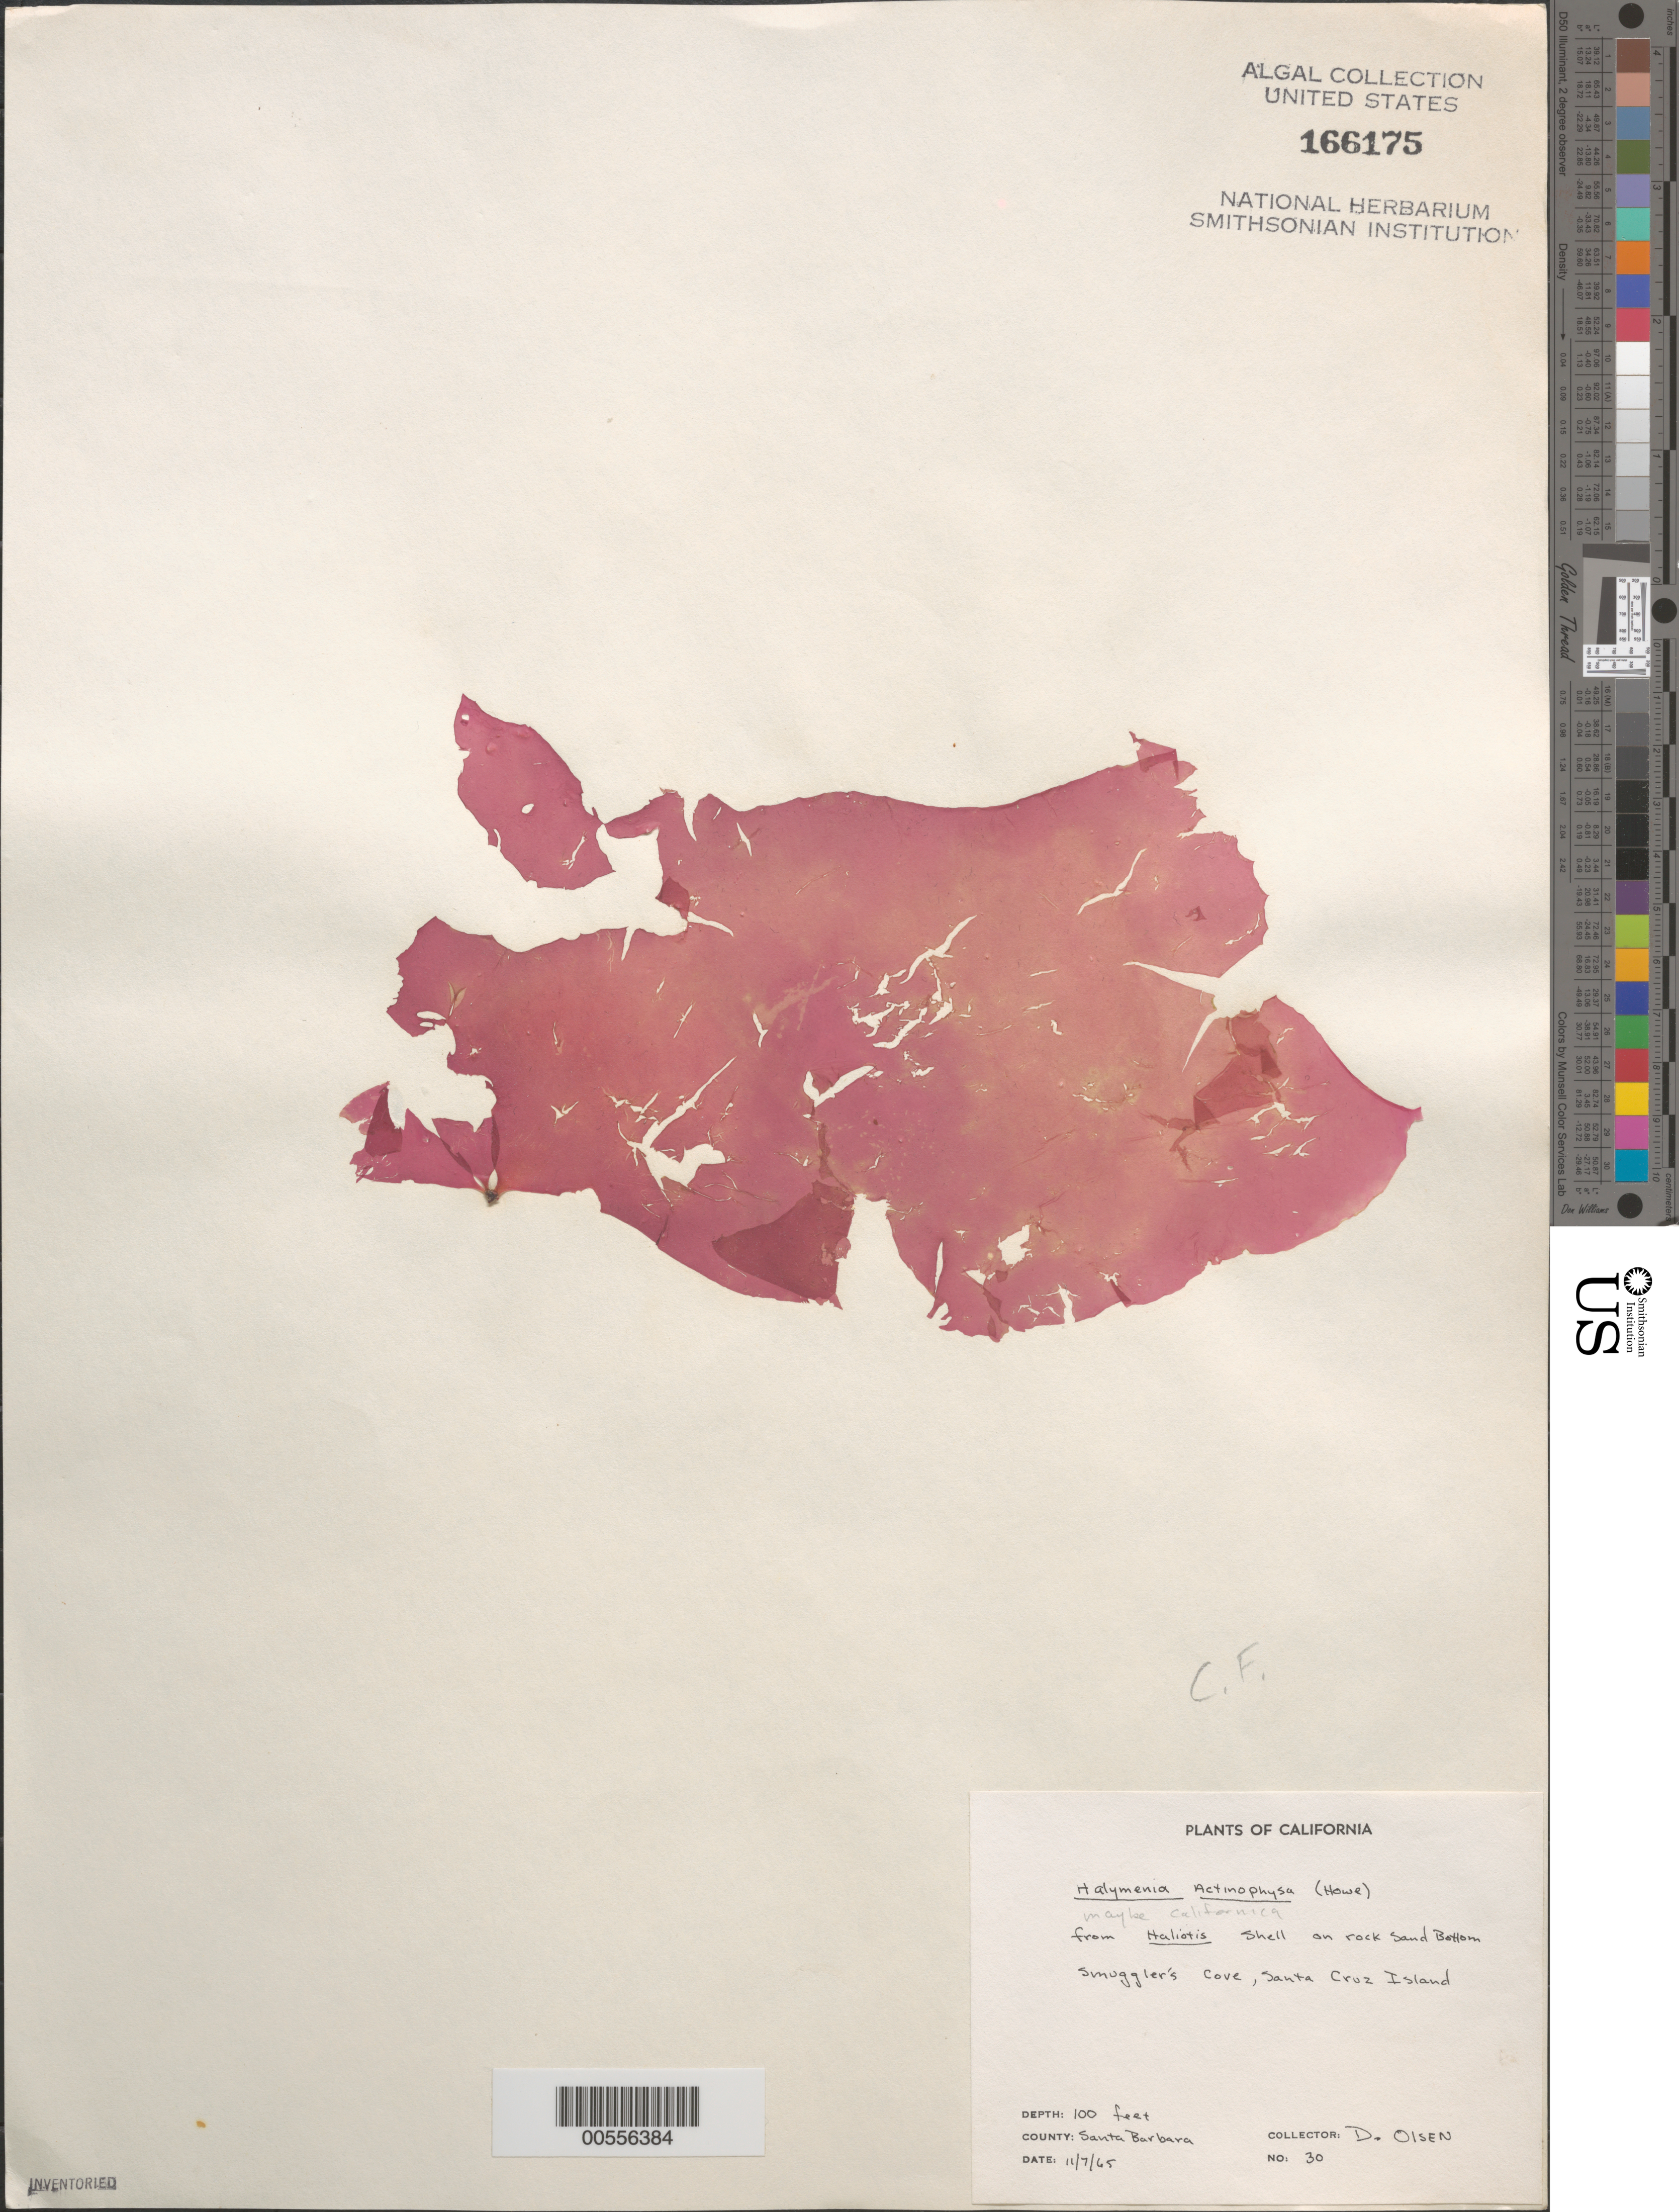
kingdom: Plantae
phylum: Rhodophyta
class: Florideophyceae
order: Halymeniales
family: Halymeniaceae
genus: Halymenia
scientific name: Halymenia actinophysa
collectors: D. Olsen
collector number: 30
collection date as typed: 07 Nov 1965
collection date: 1965-11-07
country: United States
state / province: California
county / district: Santa Barbara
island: Santa Cruz Island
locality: Smuggler's Cove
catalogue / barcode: US 166175